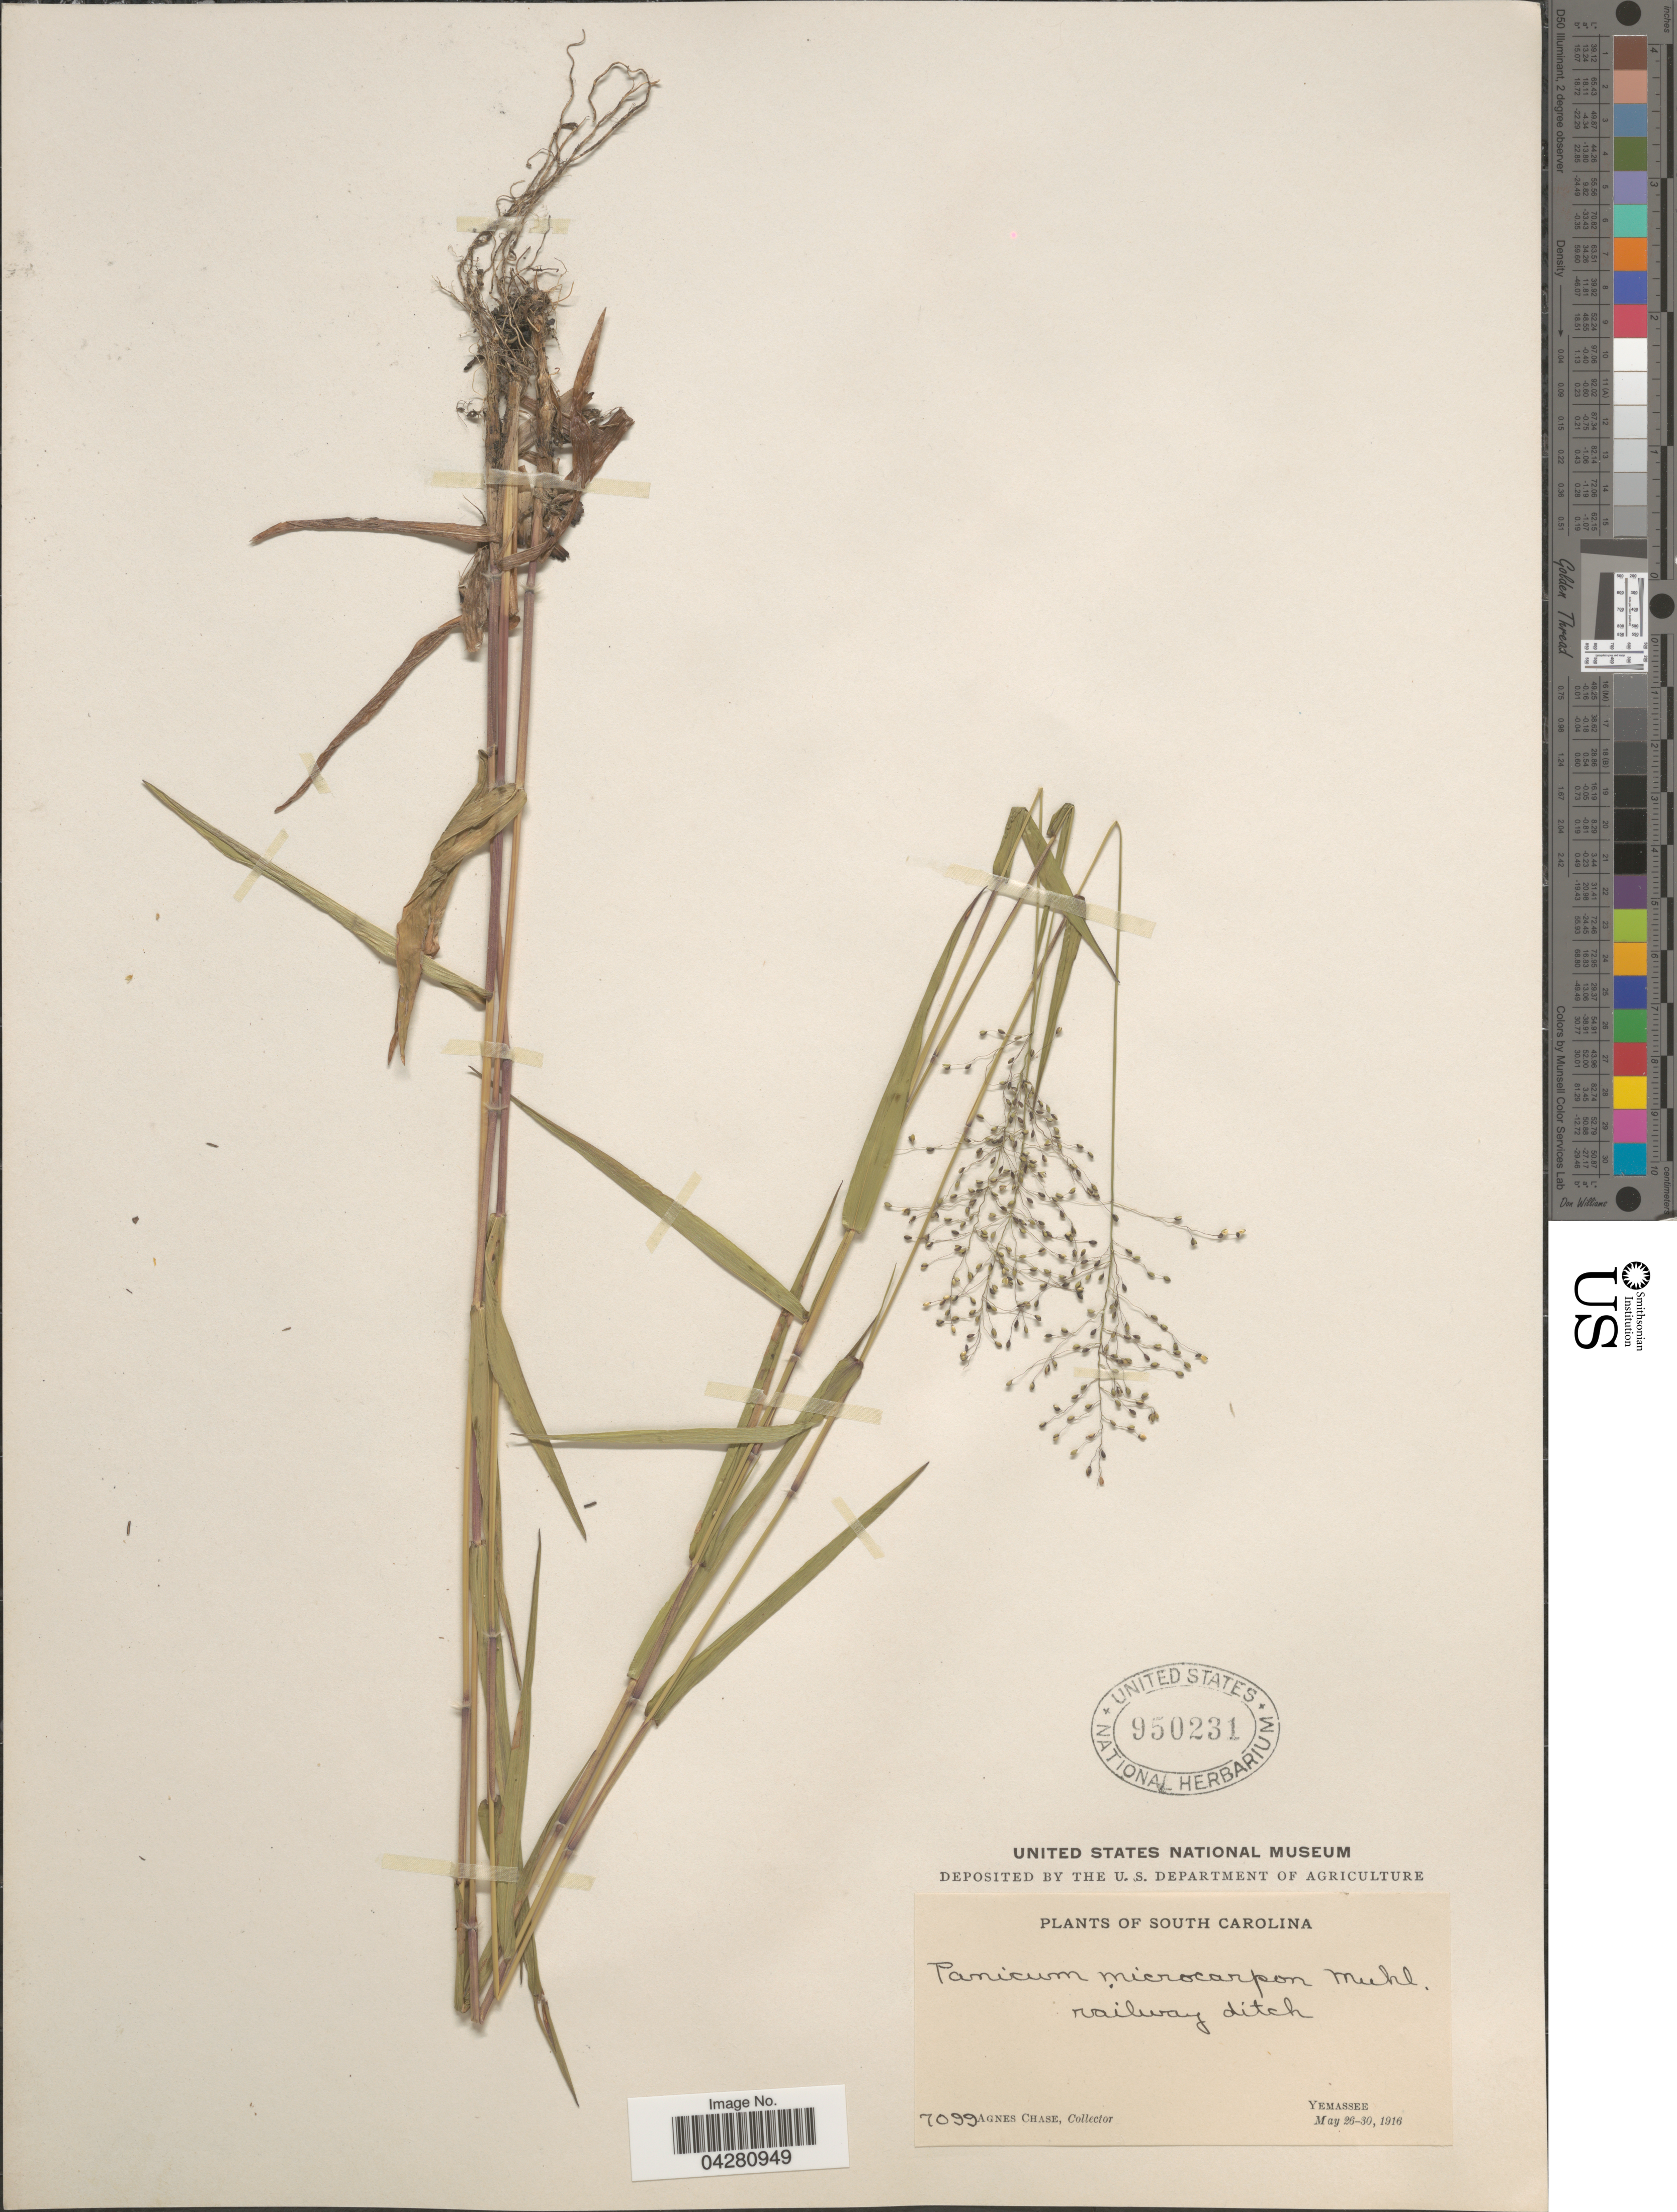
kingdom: Plantae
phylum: Tracheophyta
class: Liliopsida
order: Poales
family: Poaceae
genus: Dichanthelium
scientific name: Dichanthelium dichotomum var. dichotomum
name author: (L.) Gould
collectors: A. Chase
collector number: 7099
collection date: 1916-05-26/1916-05-30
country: United States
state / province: South Carolina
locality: Railway ditch. Yemassee.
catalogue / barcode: US 950231